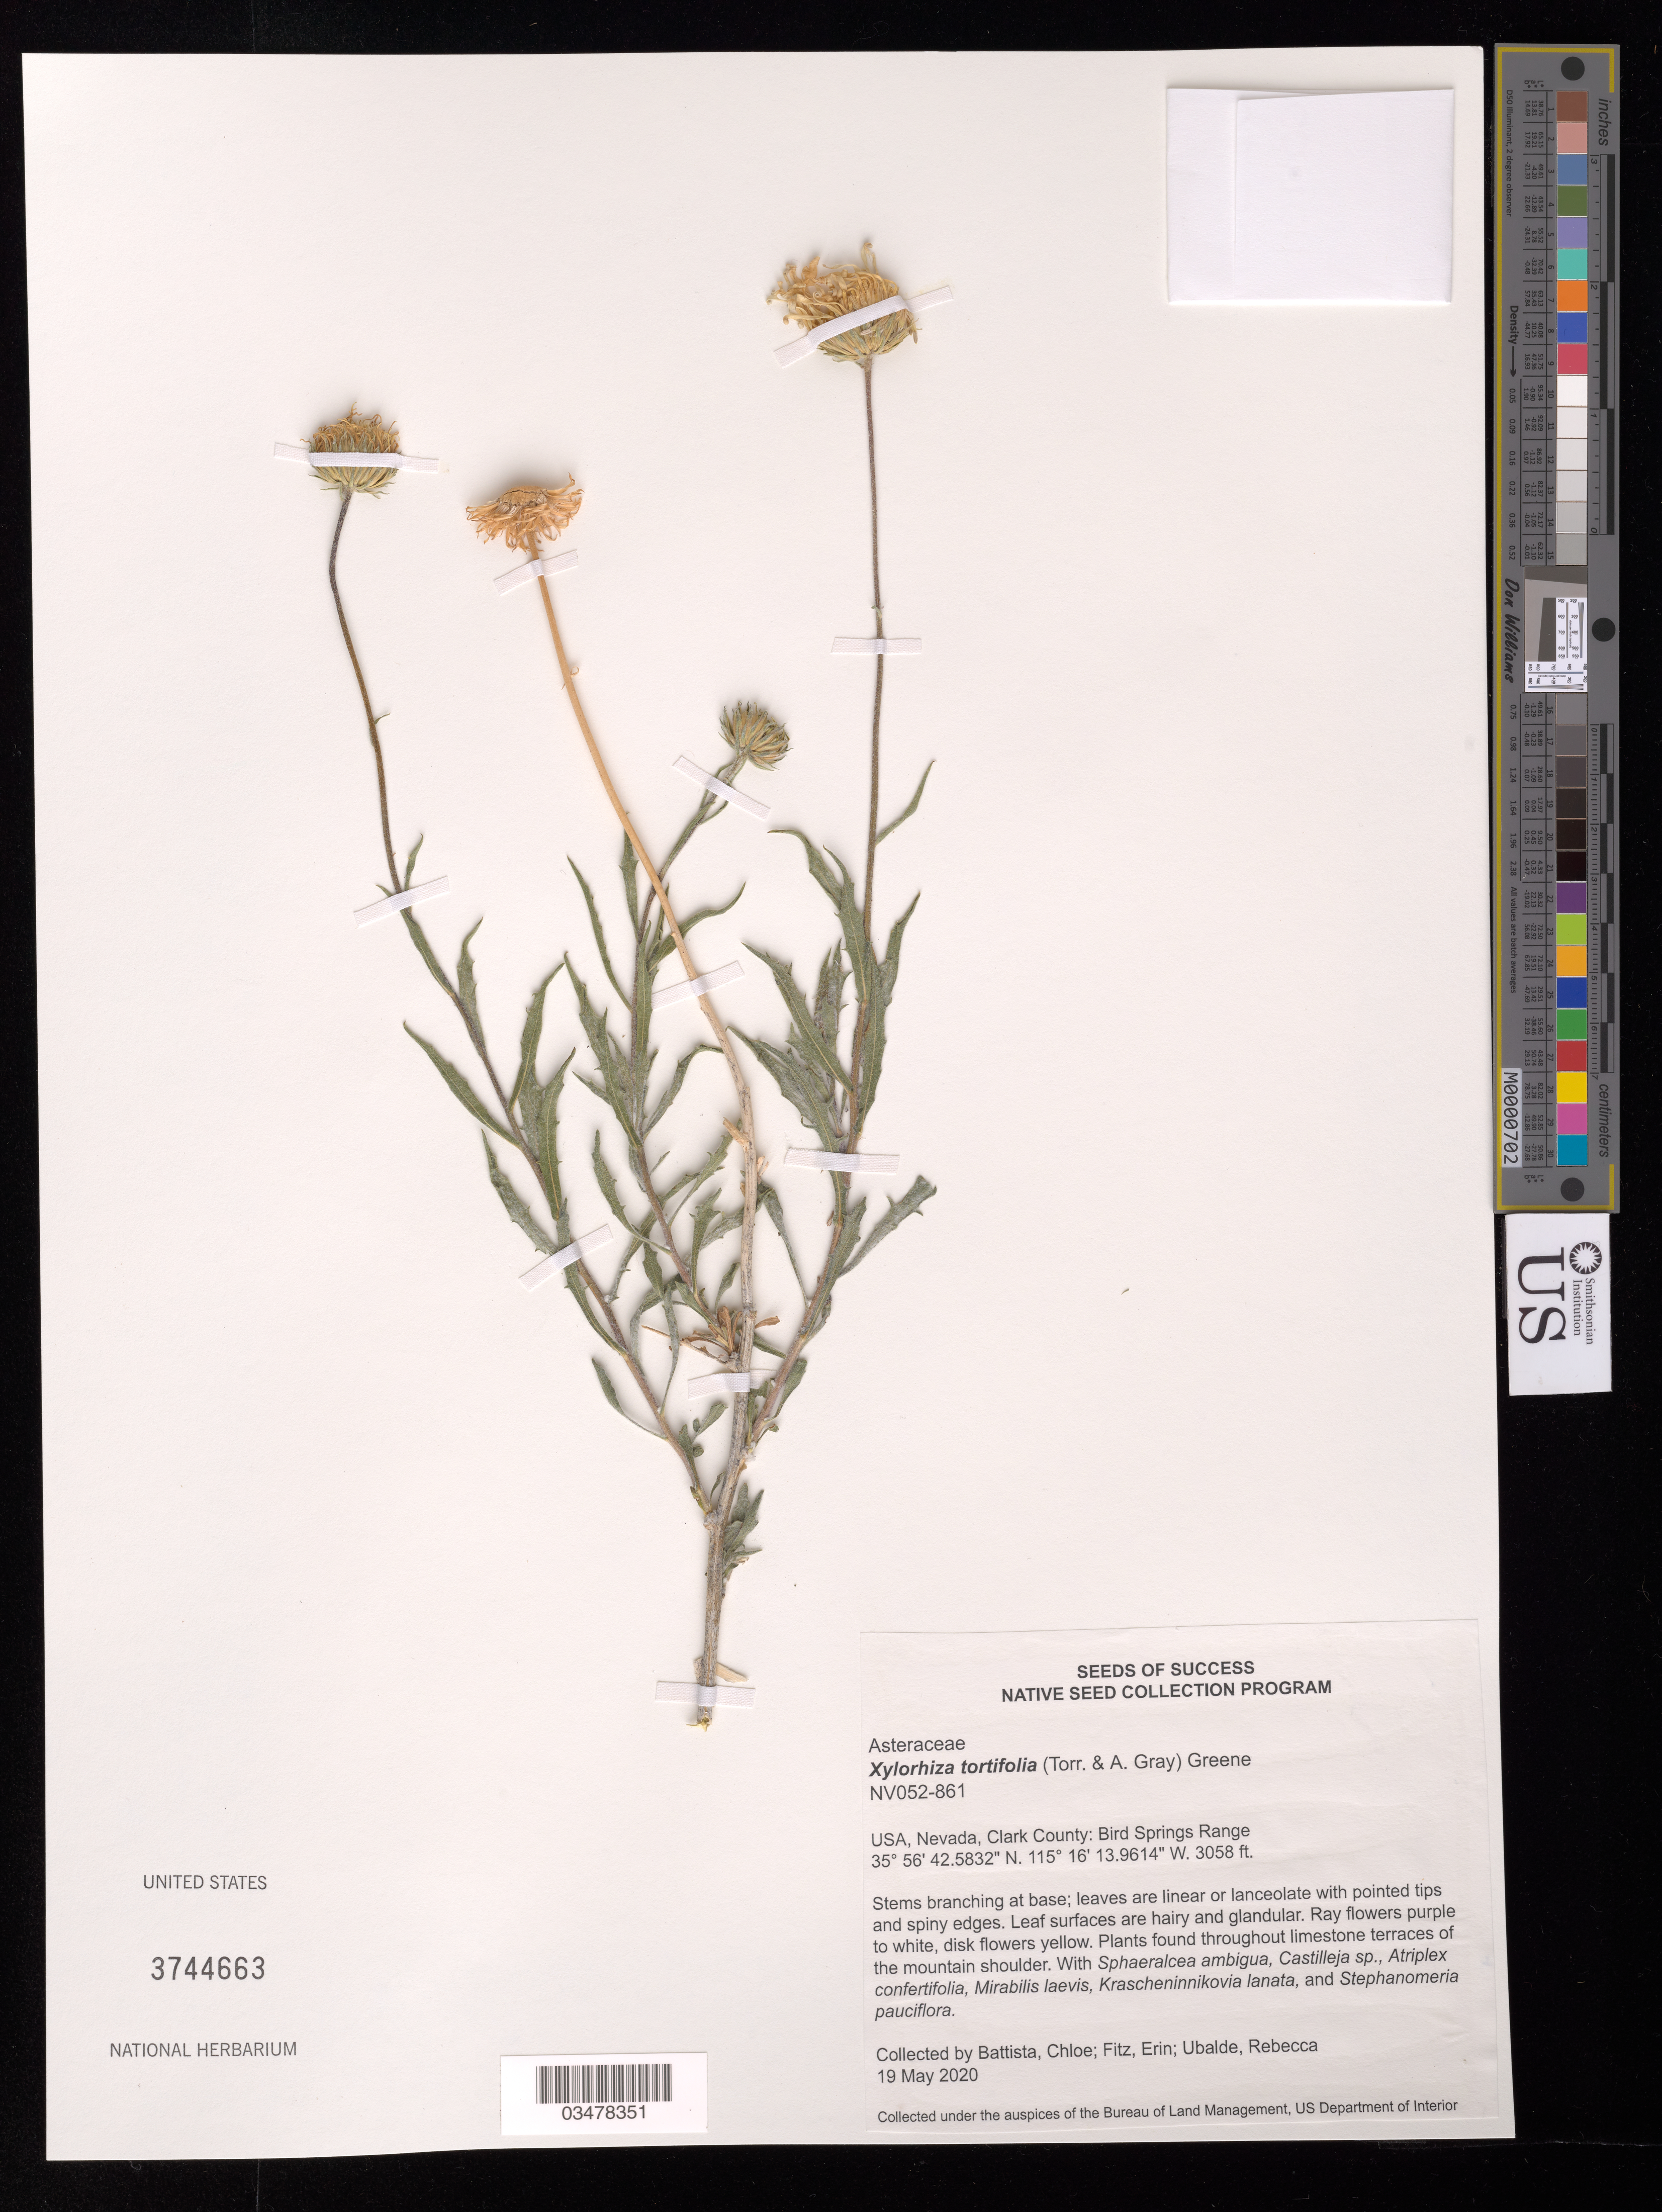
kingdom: Plantae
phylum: Tracheophyta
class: Magnoliopsida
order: Asterales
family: Asteraceae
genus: Xylorhiza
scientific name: Xylorhiza tortifolia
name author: (Torr. & A. Gray) Greene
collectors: C. Battista, E. Fitz & R. Ubalde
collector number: NV052-861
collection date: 2020-05-19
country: United States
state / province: Nevada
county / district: Clark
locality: Bird Springs Range.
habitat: Limestone terraces of the mountain shoulder. With Atriplex confertifolia, Mirabilis laevis, Castilleja sp., etc.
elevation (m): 932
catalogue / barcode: US 3744663